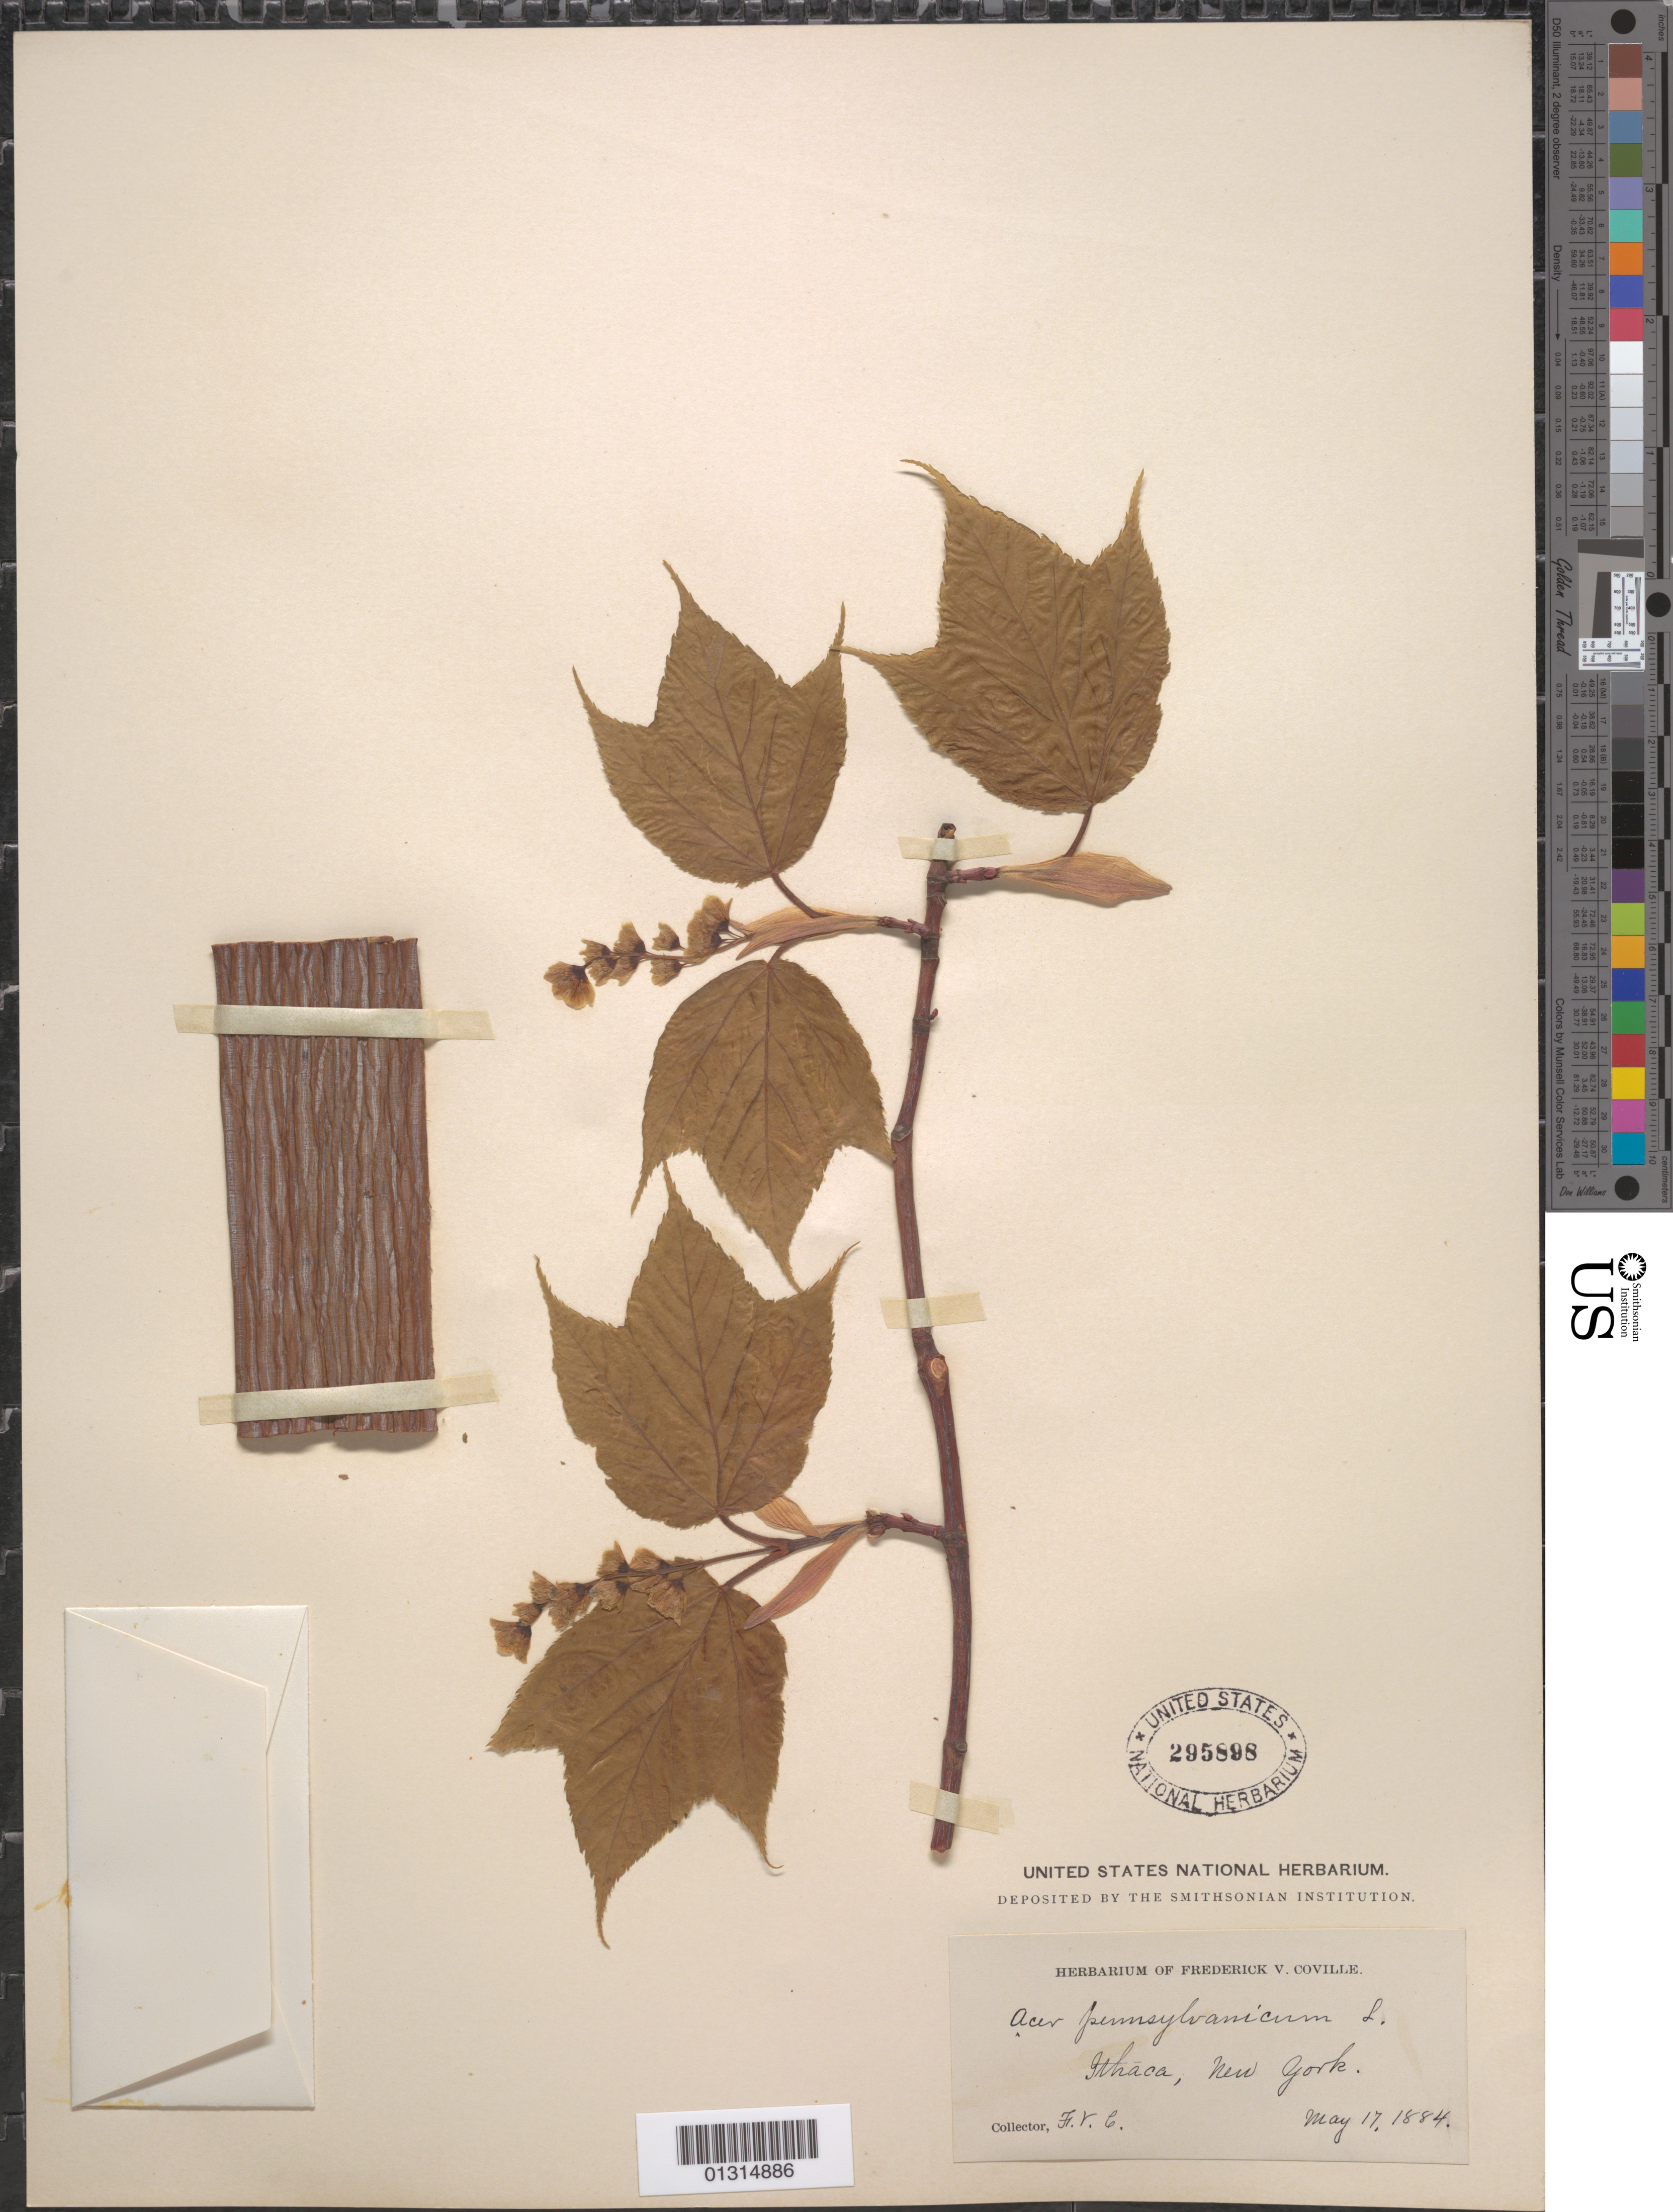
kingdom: Plantae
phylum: Tracheophyta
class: Magnoliopsida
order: Sapindales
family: Sapindaceae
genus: Acer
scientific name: Acer pensylvanicum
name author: L.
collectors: F. V. Coville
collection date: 1884-05-17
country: United States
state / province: New York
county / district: Tompkins County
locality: Ithaca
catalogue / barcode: US 295898